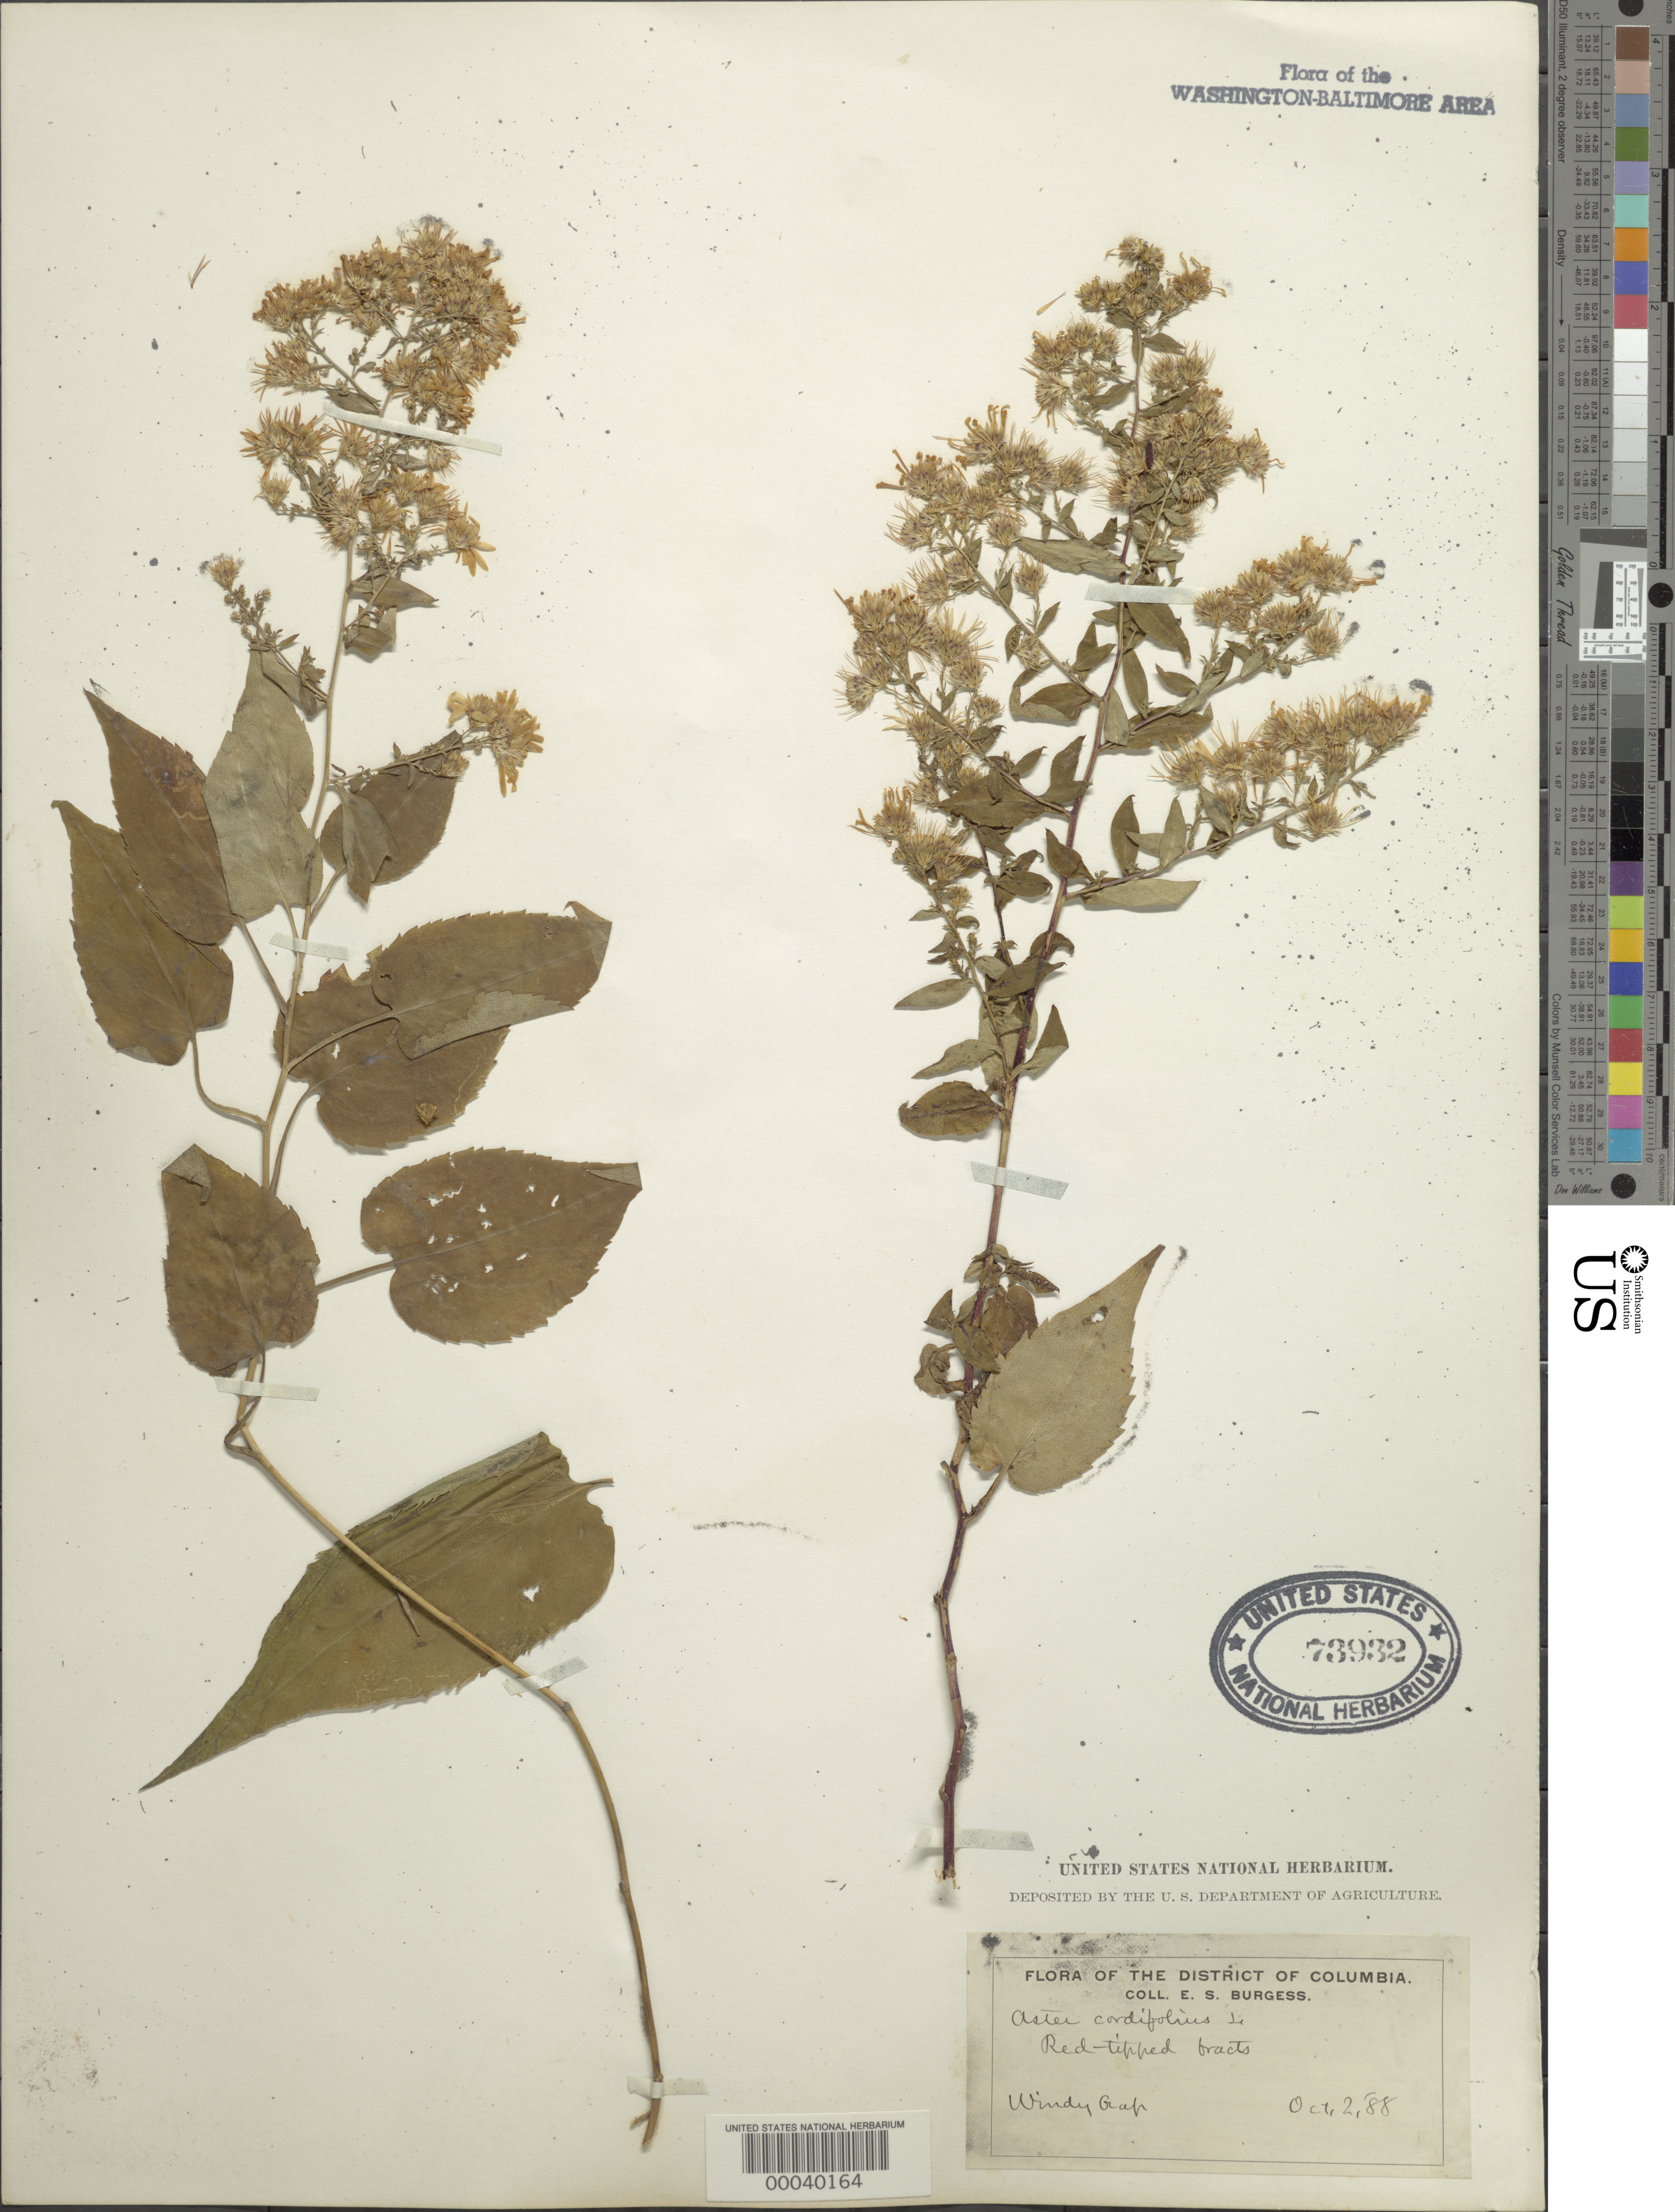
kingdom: Plantae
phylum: Tracheophyta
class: Magnoliopsida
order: Asterales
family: Asteraceae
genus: Symphyotrichum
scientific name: Symphyotrichum cordifolium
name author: (L.) G.L. Nesom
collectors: E. Burgess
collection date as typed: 02 Oct 1888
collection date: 1888-10-02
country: United States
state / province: District of Columbia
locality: Windy Gap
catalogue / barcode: US 73932